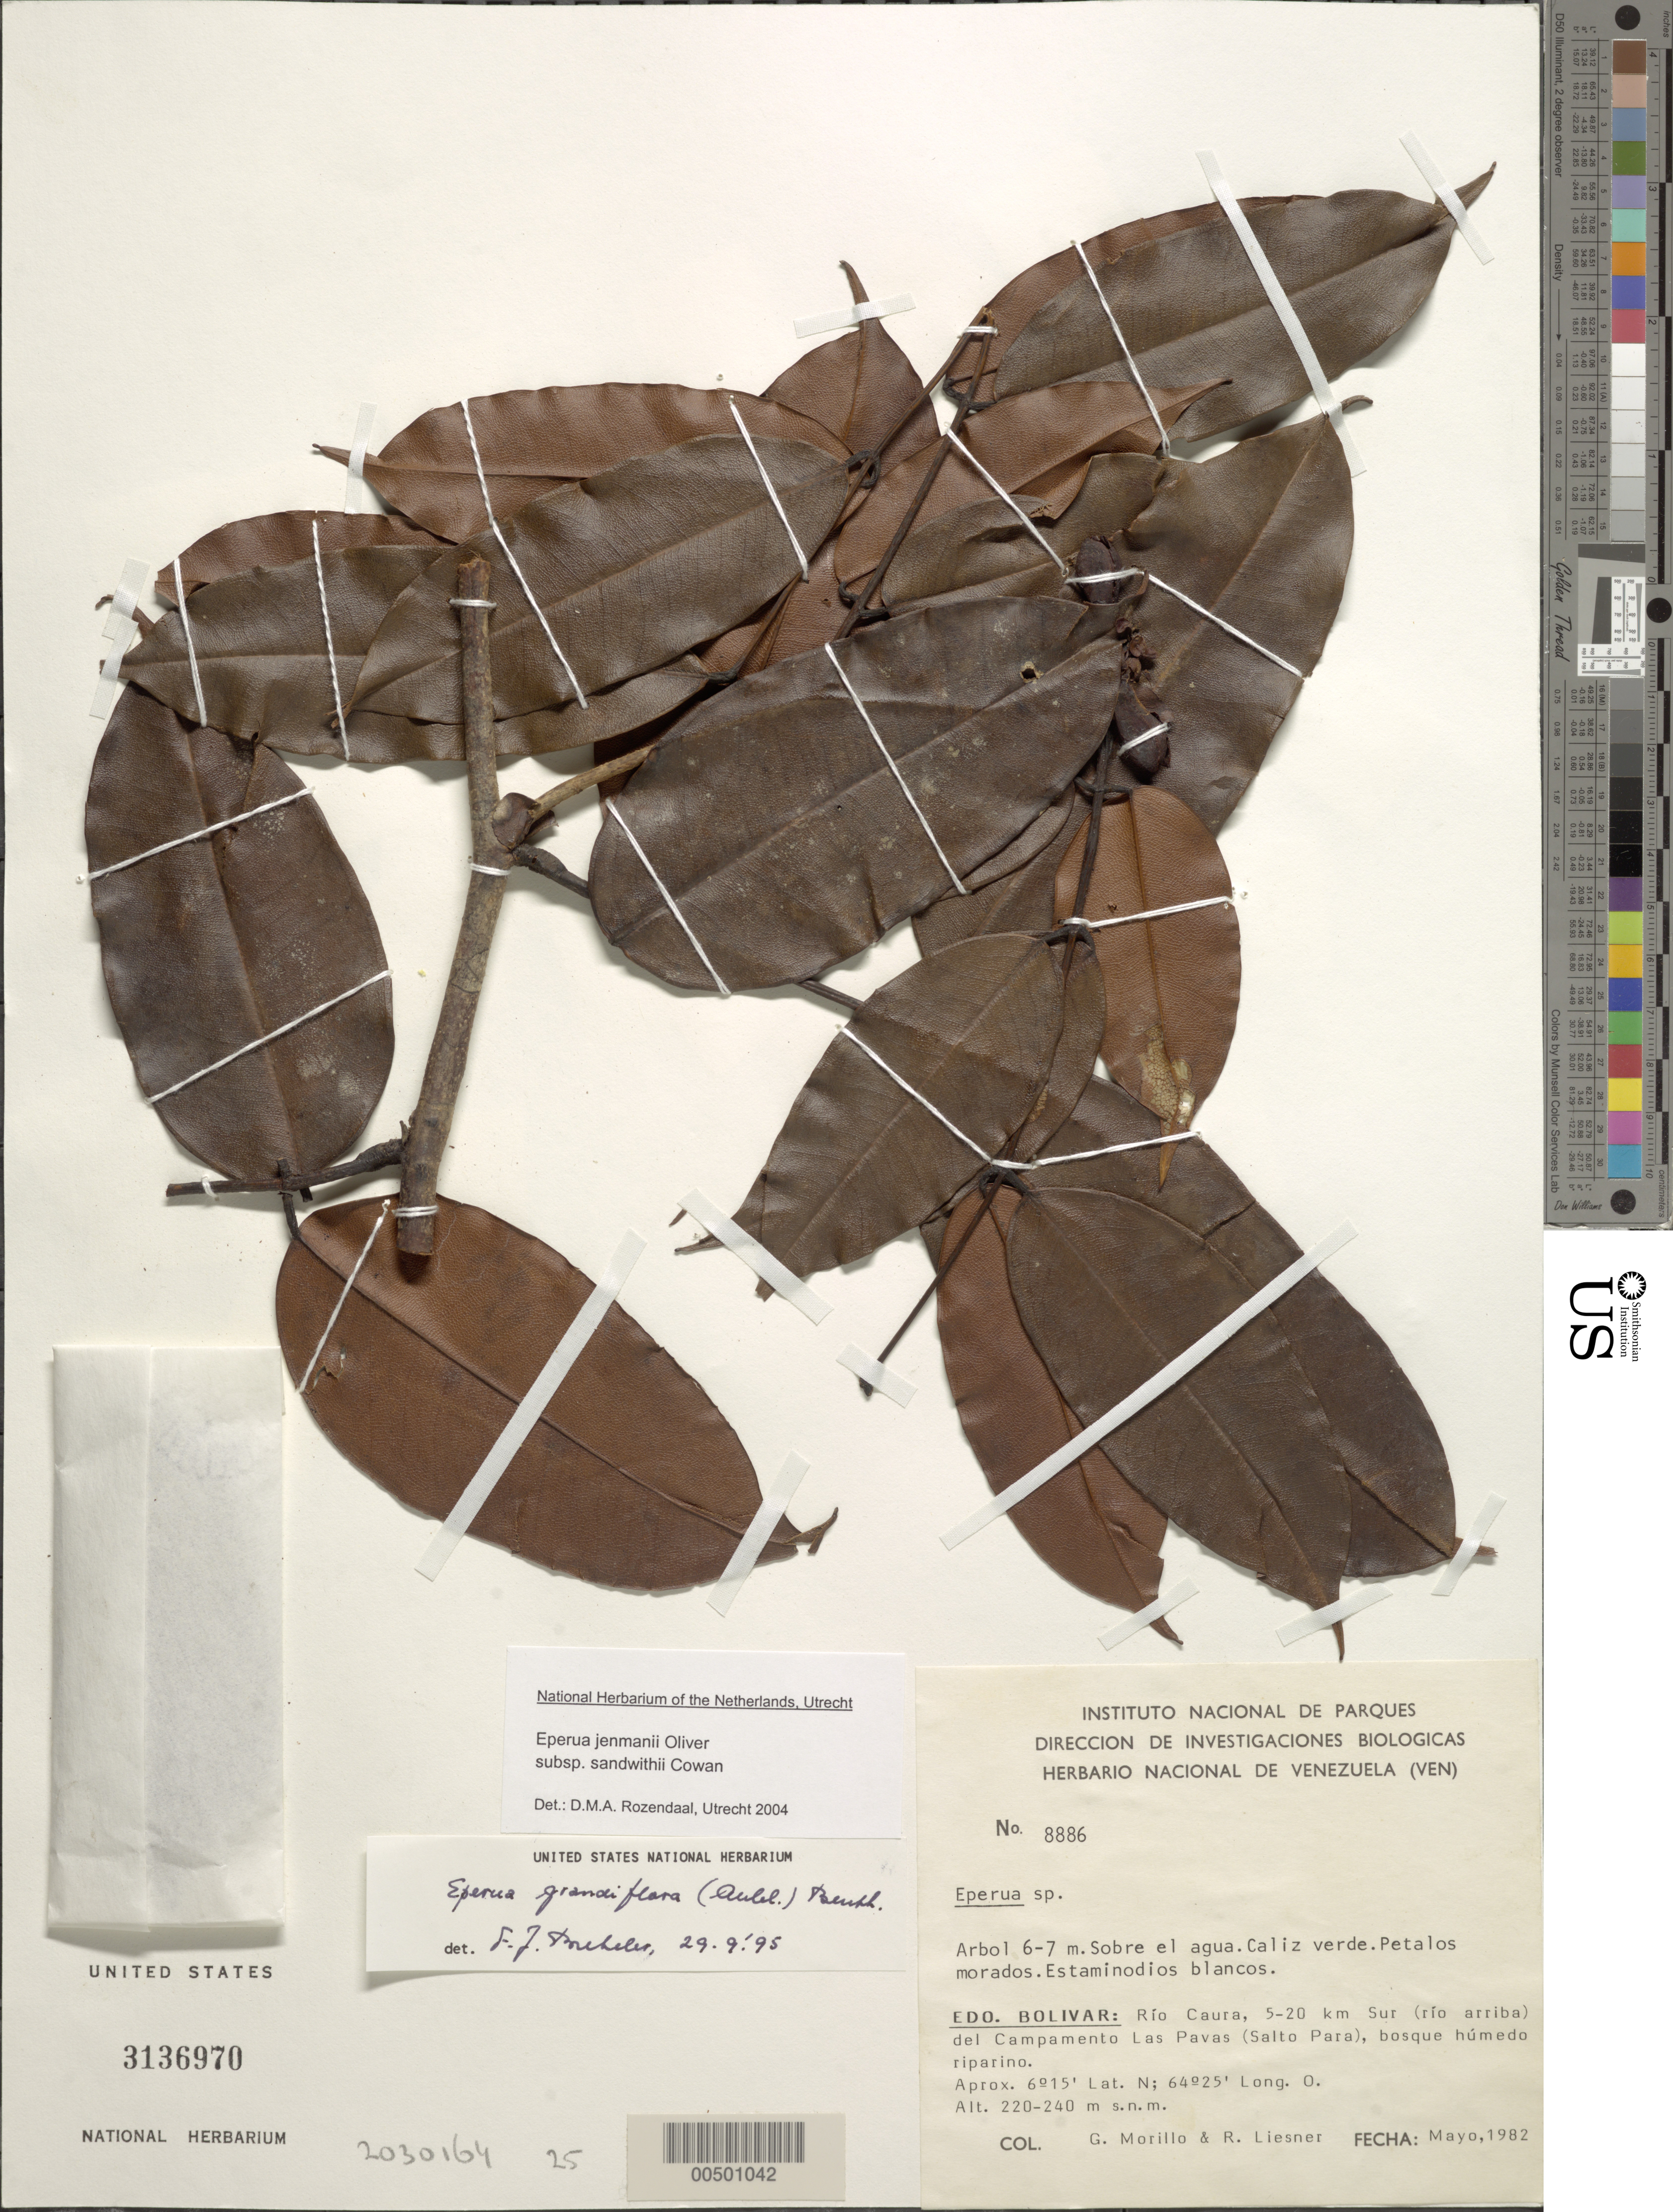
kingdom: Plantae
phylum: Tracheophyta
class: Magnoliopsida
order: Fabales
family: Fabaceae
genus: Eperua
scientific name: Eperua jenmanii subsp. sandwithii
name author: R.S. Cowan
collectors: G. N. Morillo & R. L. Liesner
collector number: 8886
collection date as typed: May 1982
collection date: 1982-05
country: Venezuela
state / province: Bolivar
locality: Rio caura, 5 - 20 km sur (rio arriba) del campamento las pavas (salto para)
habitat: Bosque humedo riparino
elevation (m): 220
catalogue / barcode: US 3136970